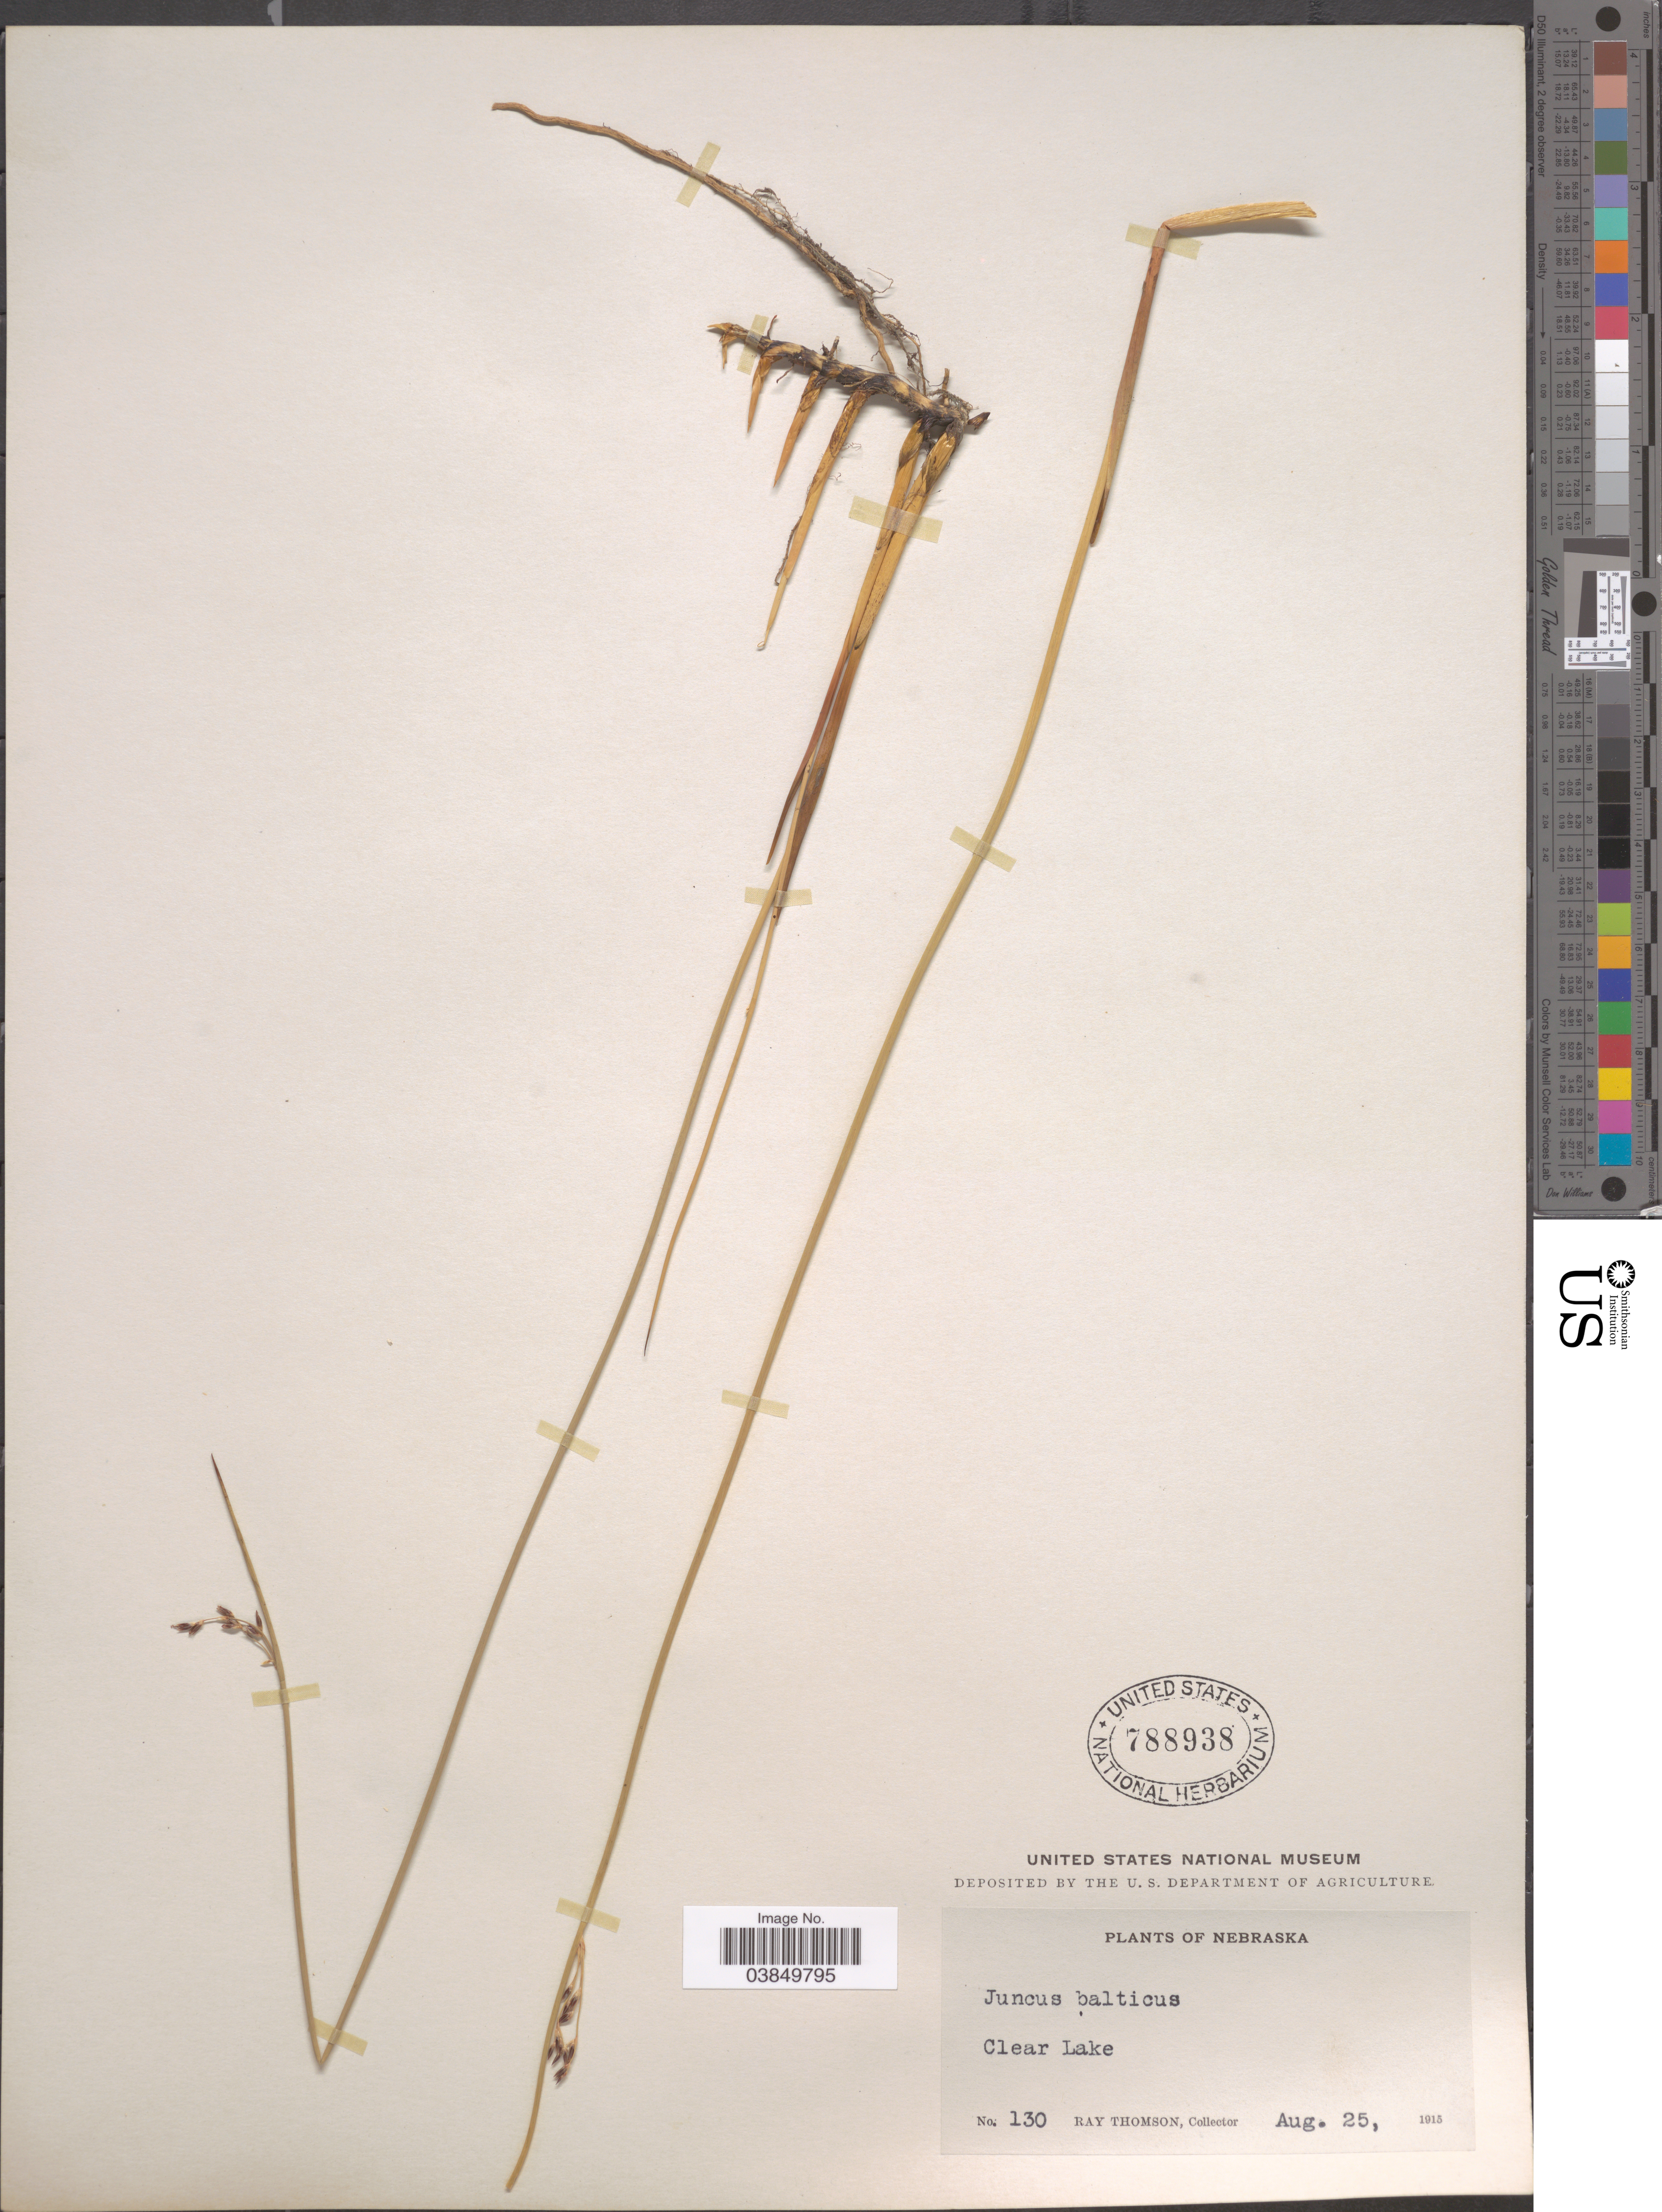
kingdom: Plantae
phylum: Tracheophyta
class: Liliopsida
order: Poales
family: Juncaceae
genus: Juncus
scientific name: Juncus balticus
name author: Willd.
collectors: R. Thomson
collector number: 130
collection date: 1915-08-25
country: United States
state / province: Nebraska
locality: Clear Lake.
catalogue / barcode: US 788938